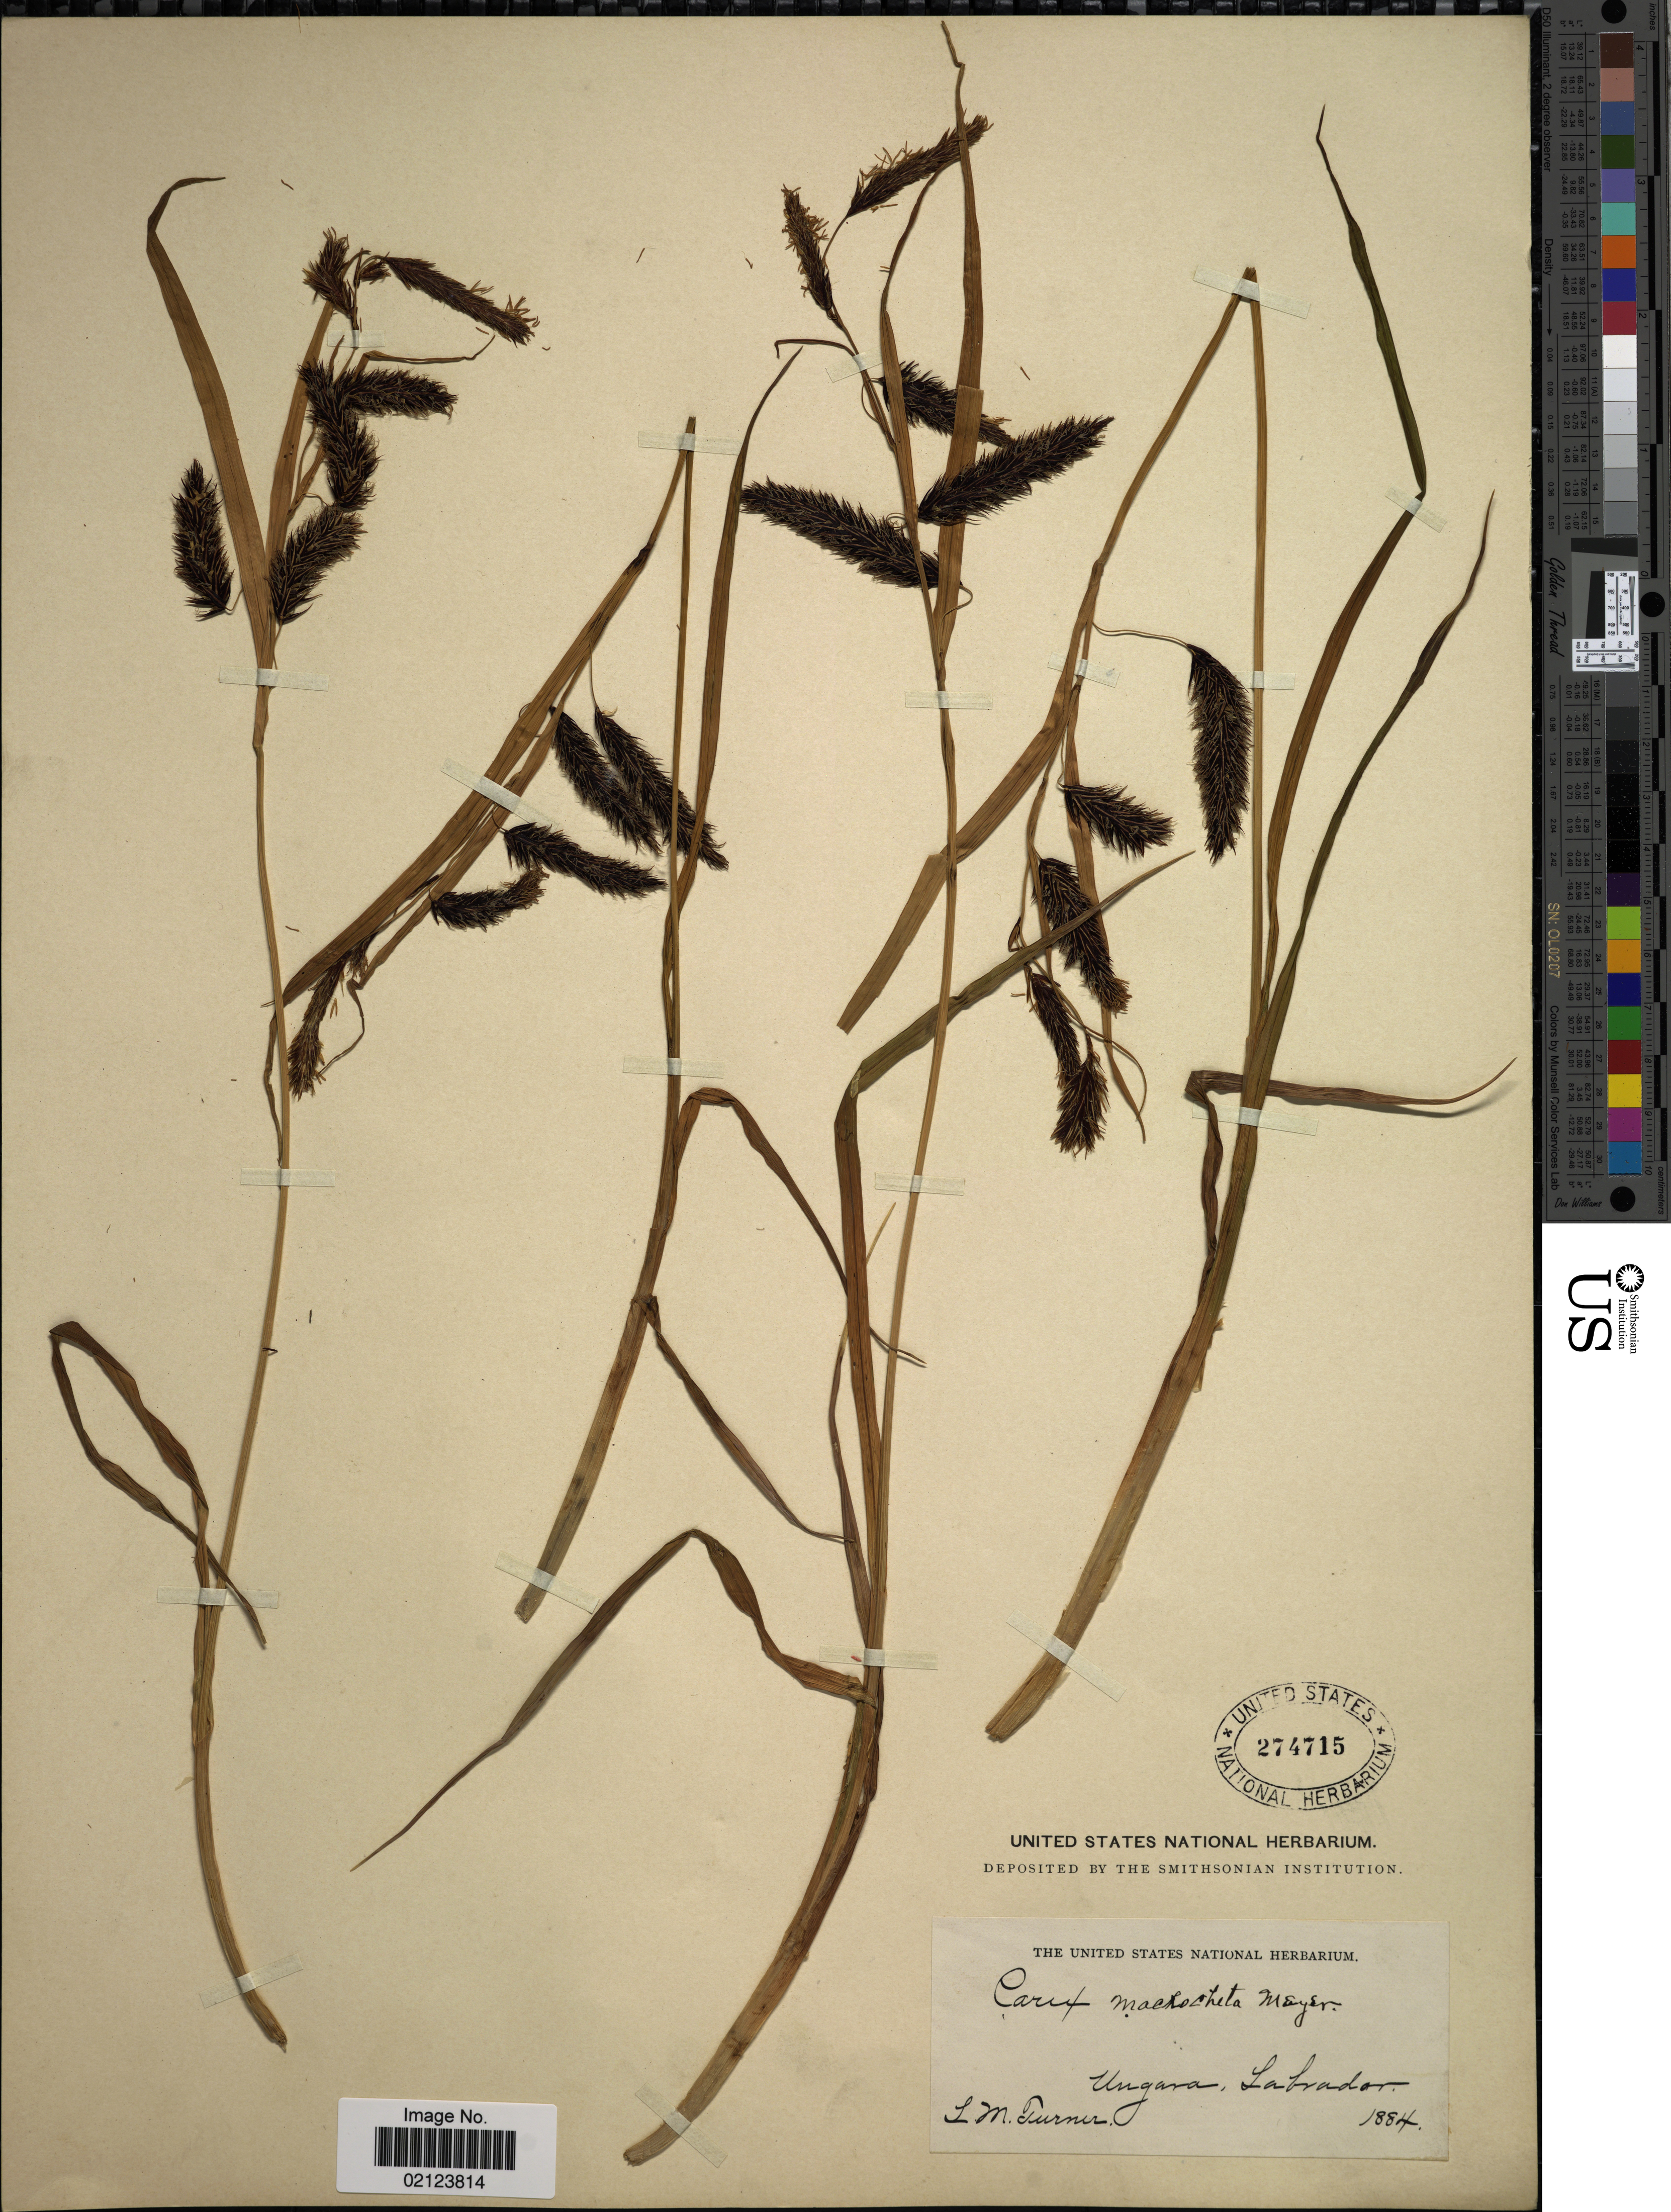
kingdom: Plantae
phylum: Tracheophyta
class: Liliopsida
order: Poales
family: Cyperaceae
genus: Carex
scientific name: Carex macrochaeta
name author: C.A. Mey.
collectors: L. M. Turner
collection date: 1884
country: Canada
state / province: Newfoundland and Labrador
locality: Ungava, Labrador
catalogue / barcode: US 274715